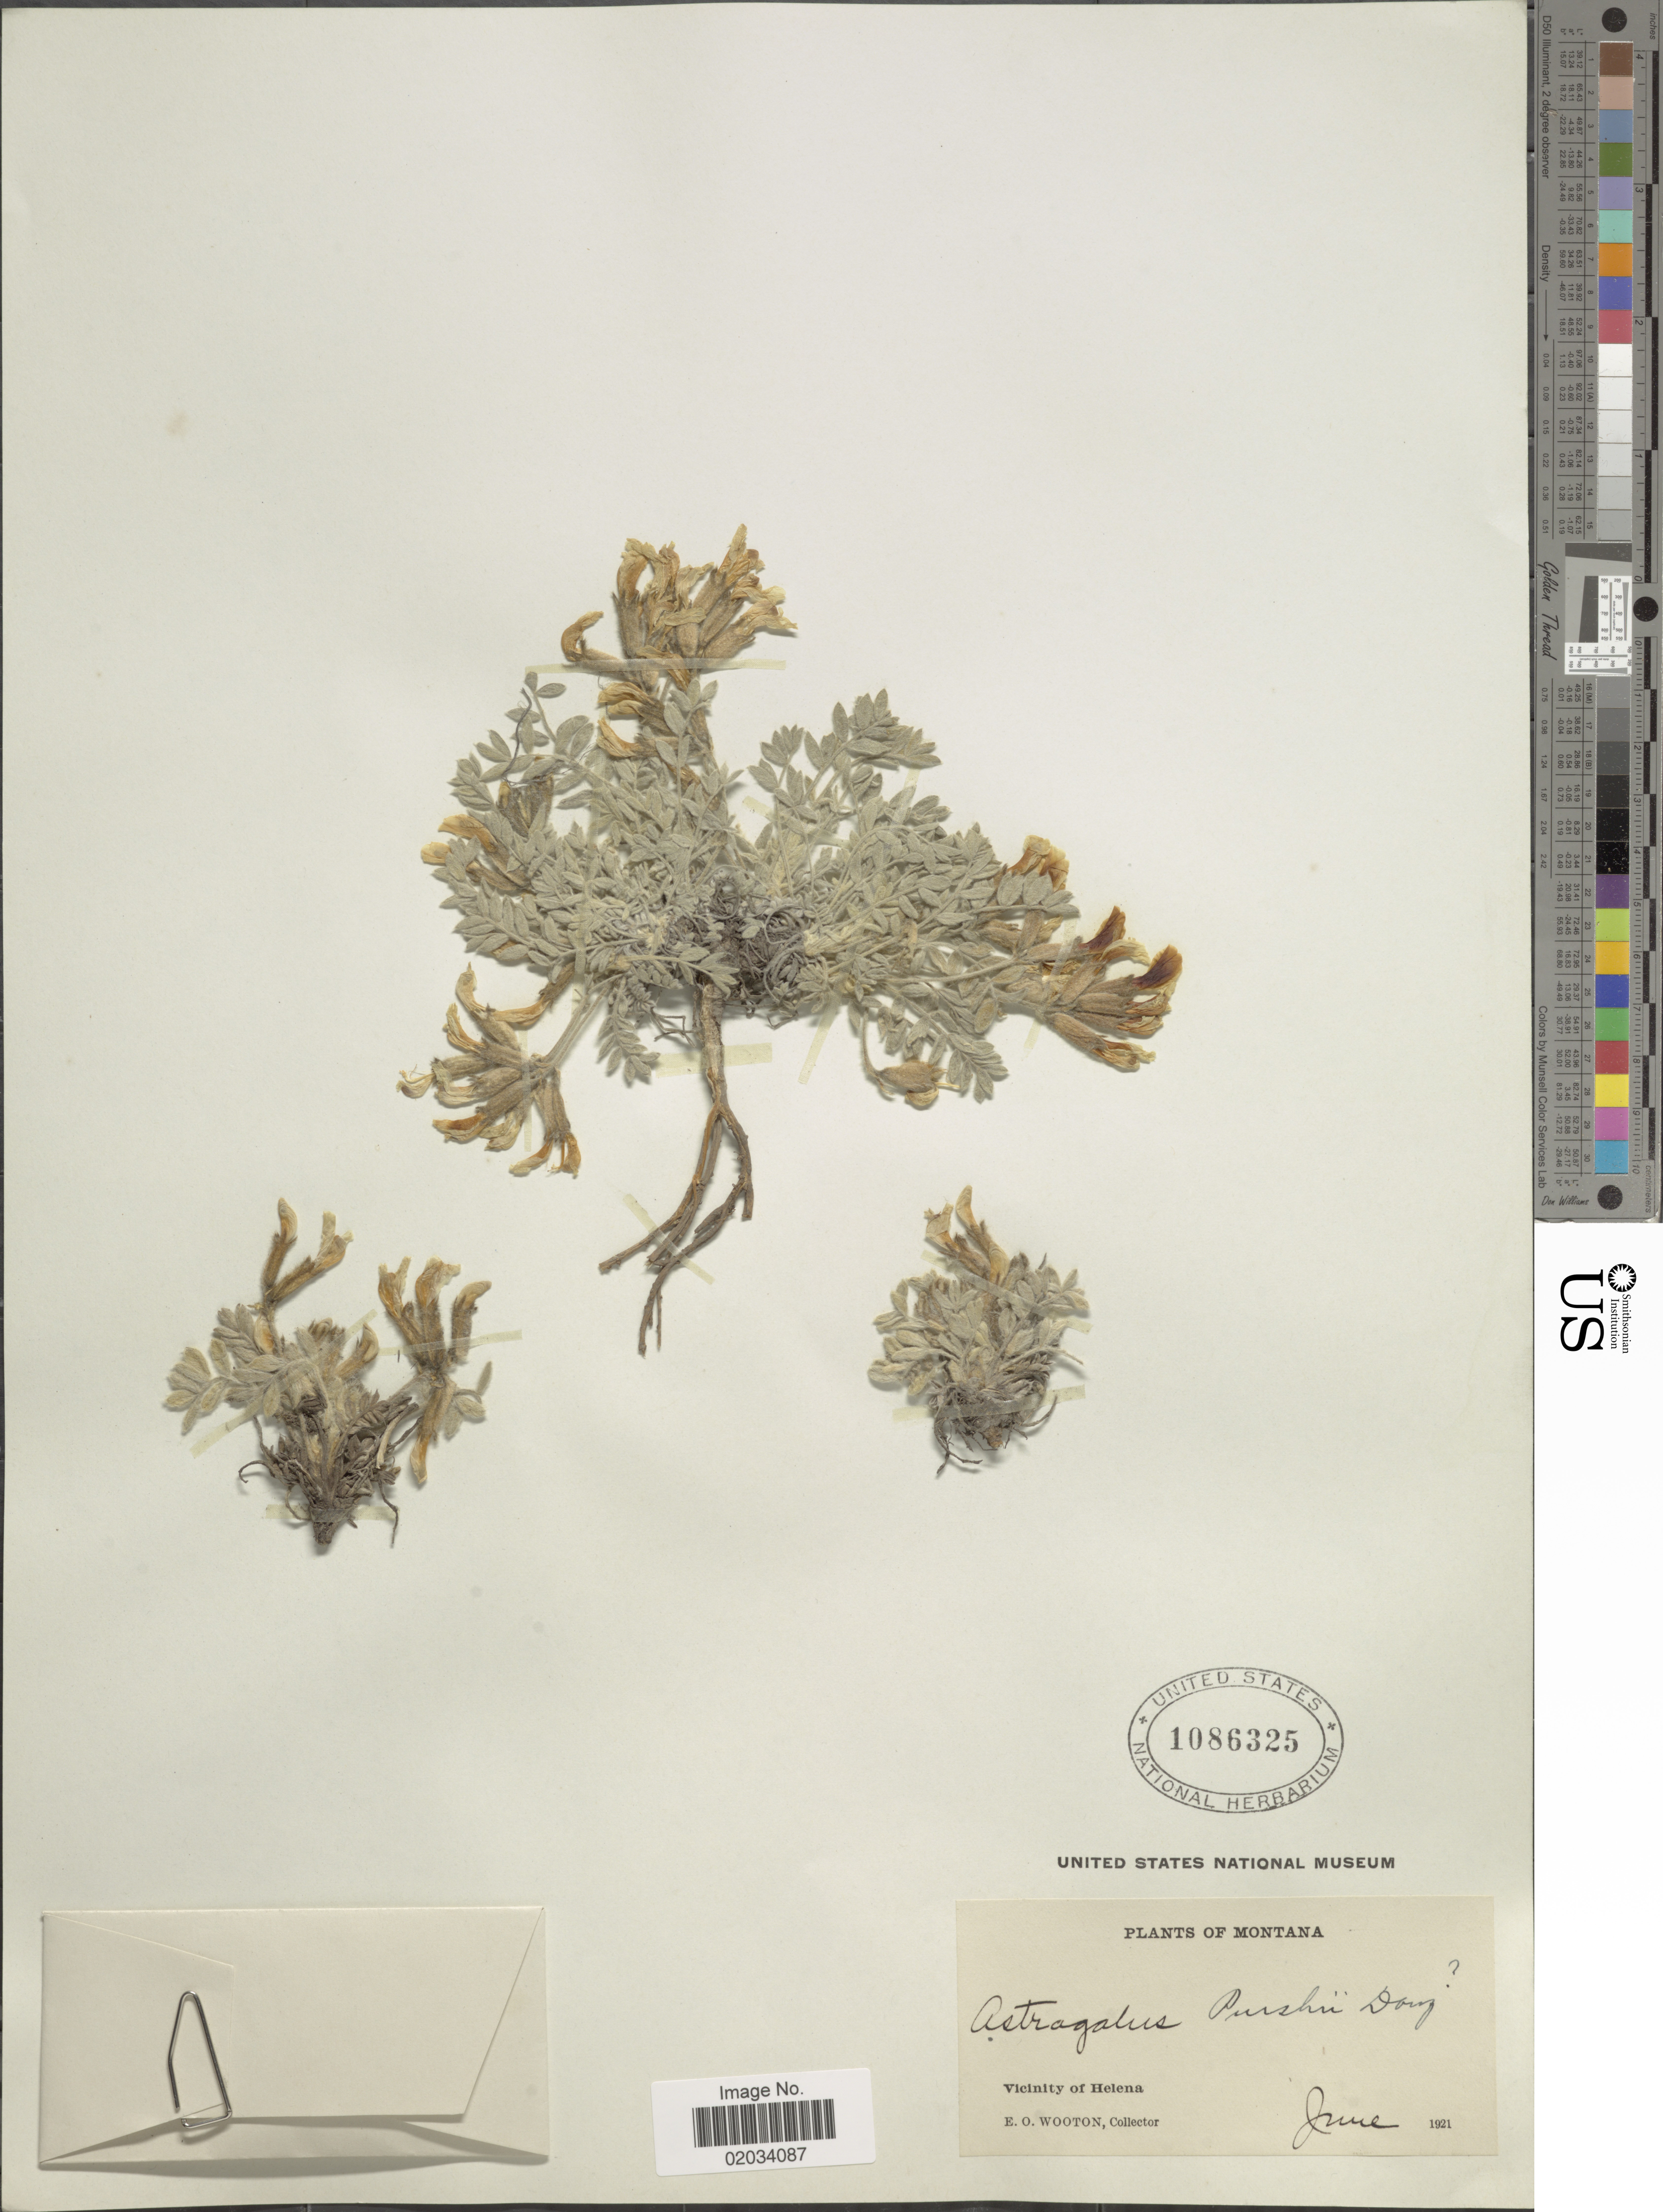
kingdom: Plantae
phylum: Tracheophyta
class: Magnoliopsida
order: Fabales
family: Fabaceae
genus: Astragalus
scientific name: Astragalus purshii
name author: Douglas ex Hook.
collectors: E. O. Wooton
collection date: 1921-06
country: United States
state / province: Montana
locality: Vicinity of Helena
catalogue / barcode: US 1086325